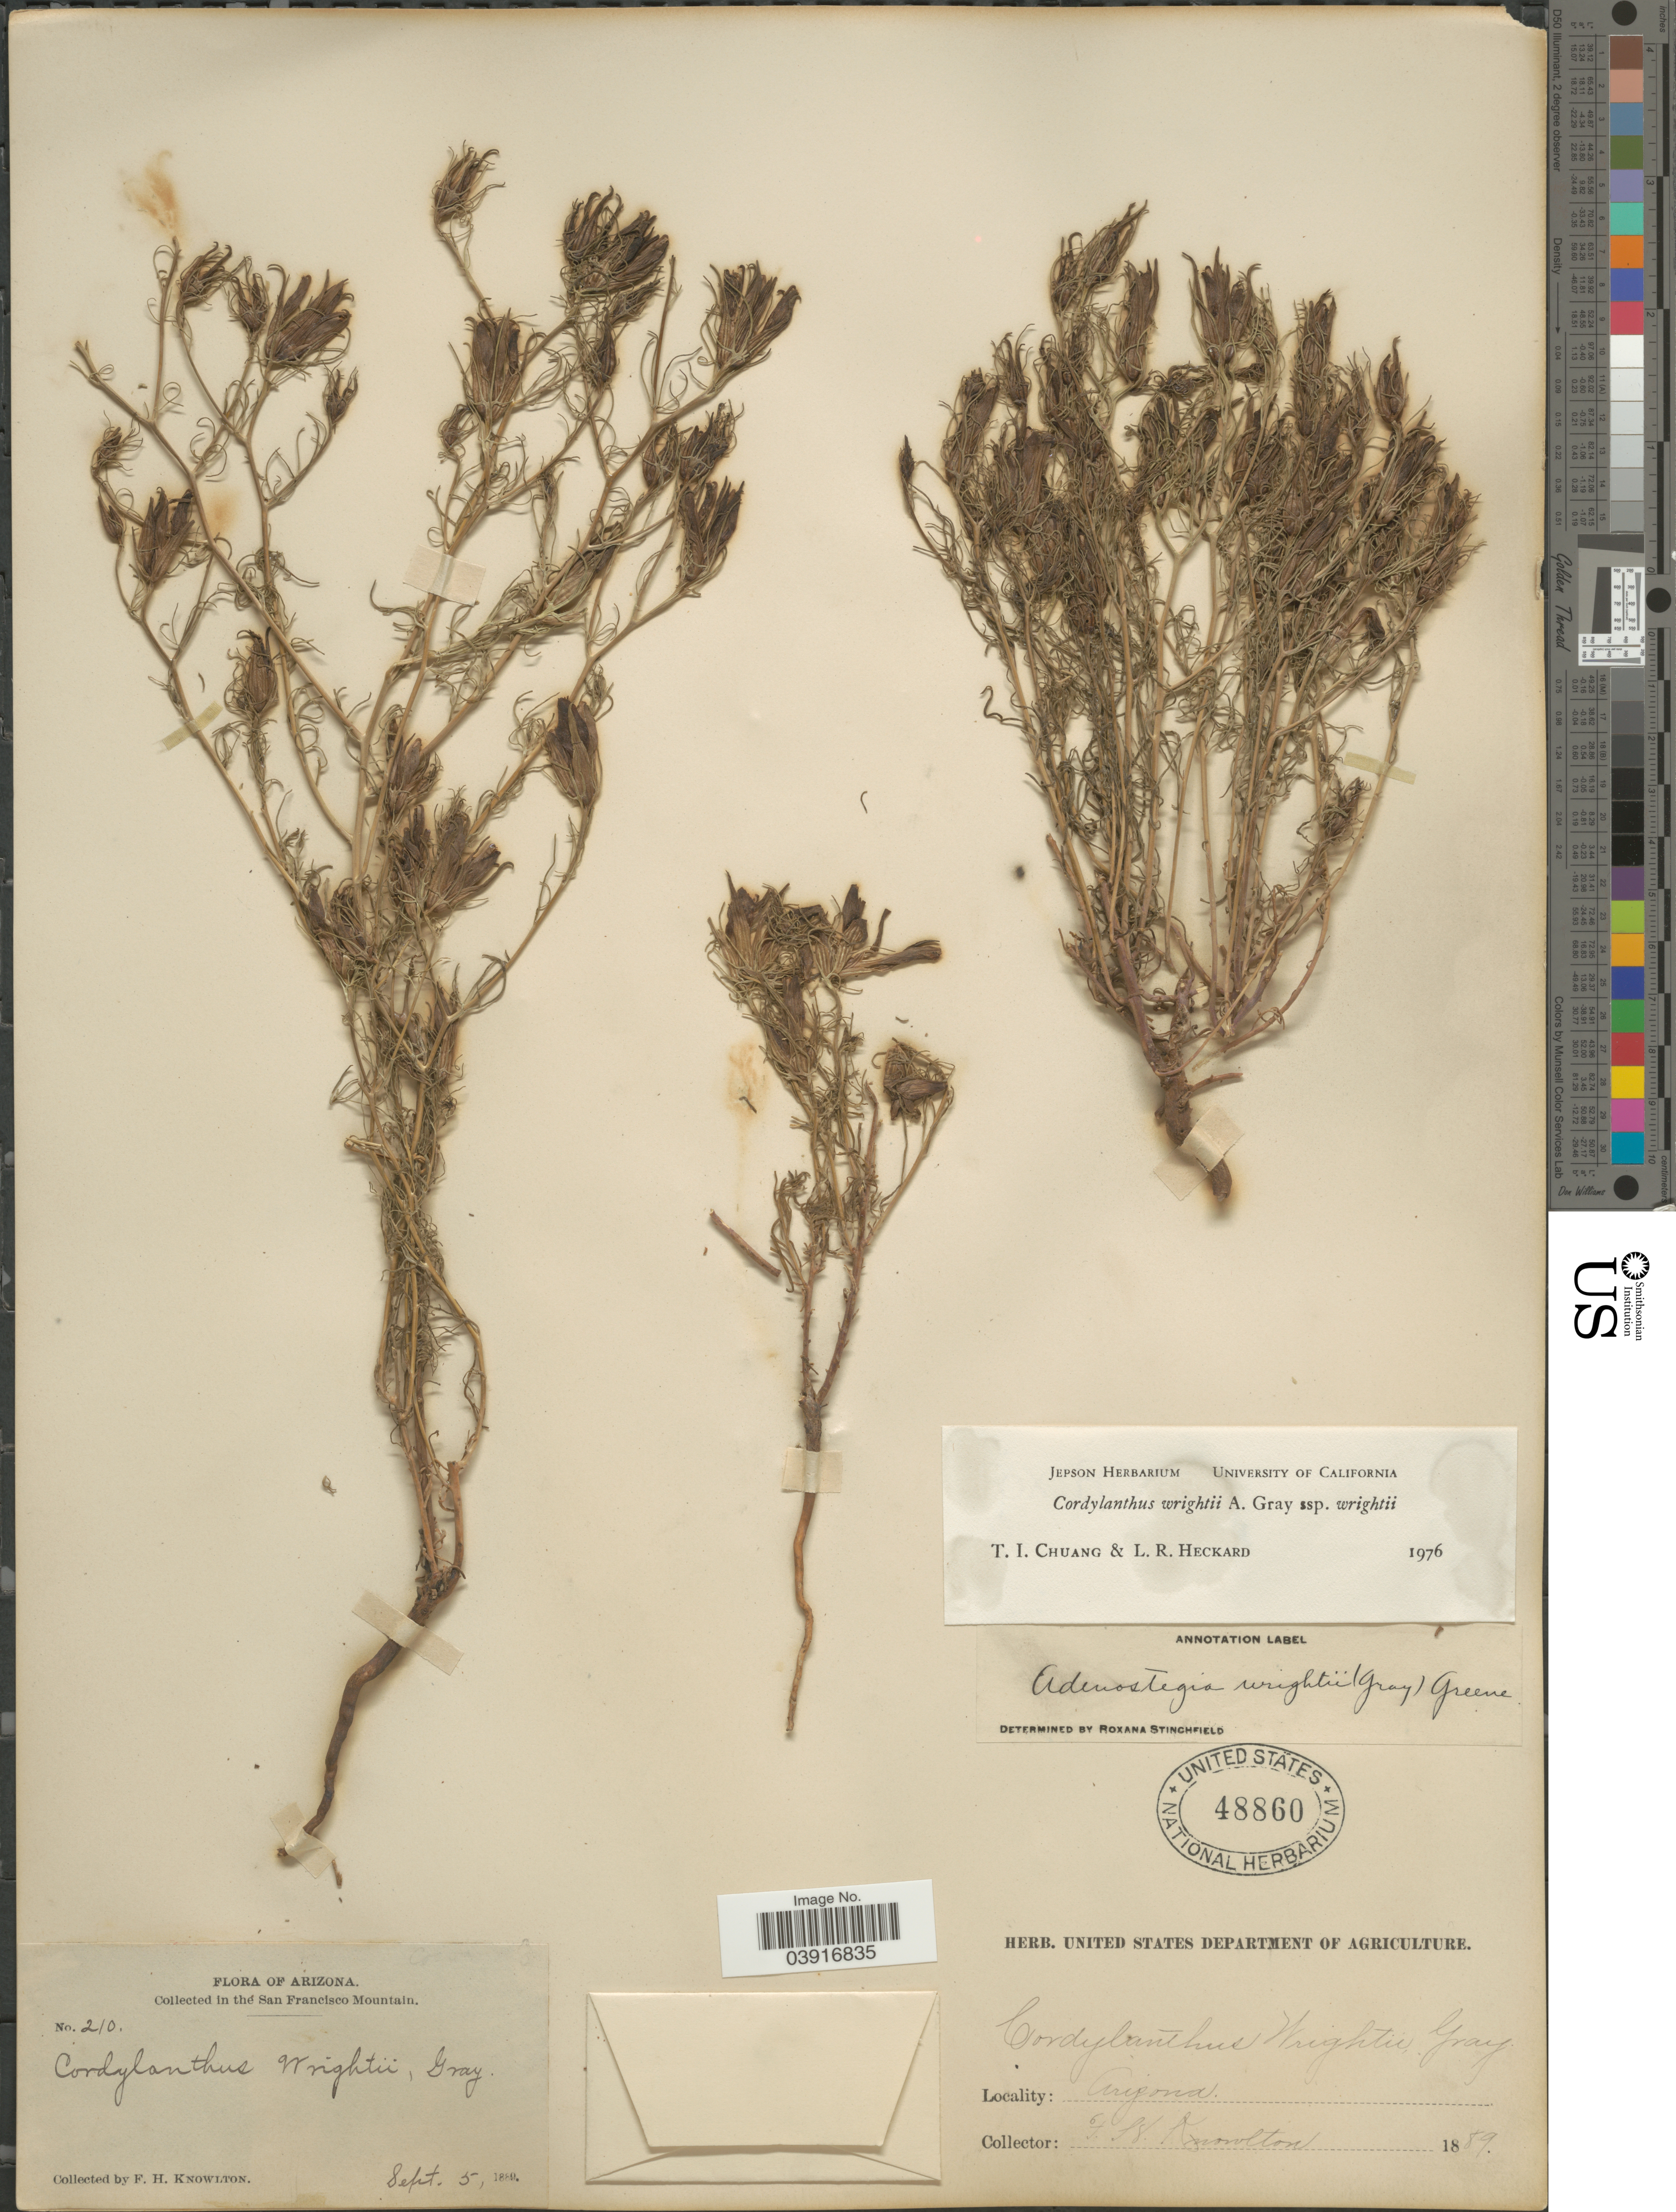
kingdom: Plantae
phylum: Tracheophyta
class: Magnoliopsida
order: Lamiales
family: Orobanchaceae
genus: Cordylanthus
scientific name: Cordylanthus wrightii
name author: A. Gray in Emory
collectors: F. H. Knowlton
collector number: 210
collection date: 1889-09-05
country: United States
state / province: Arizona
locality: In the San Francisco Mountain.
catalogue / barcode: US 48860